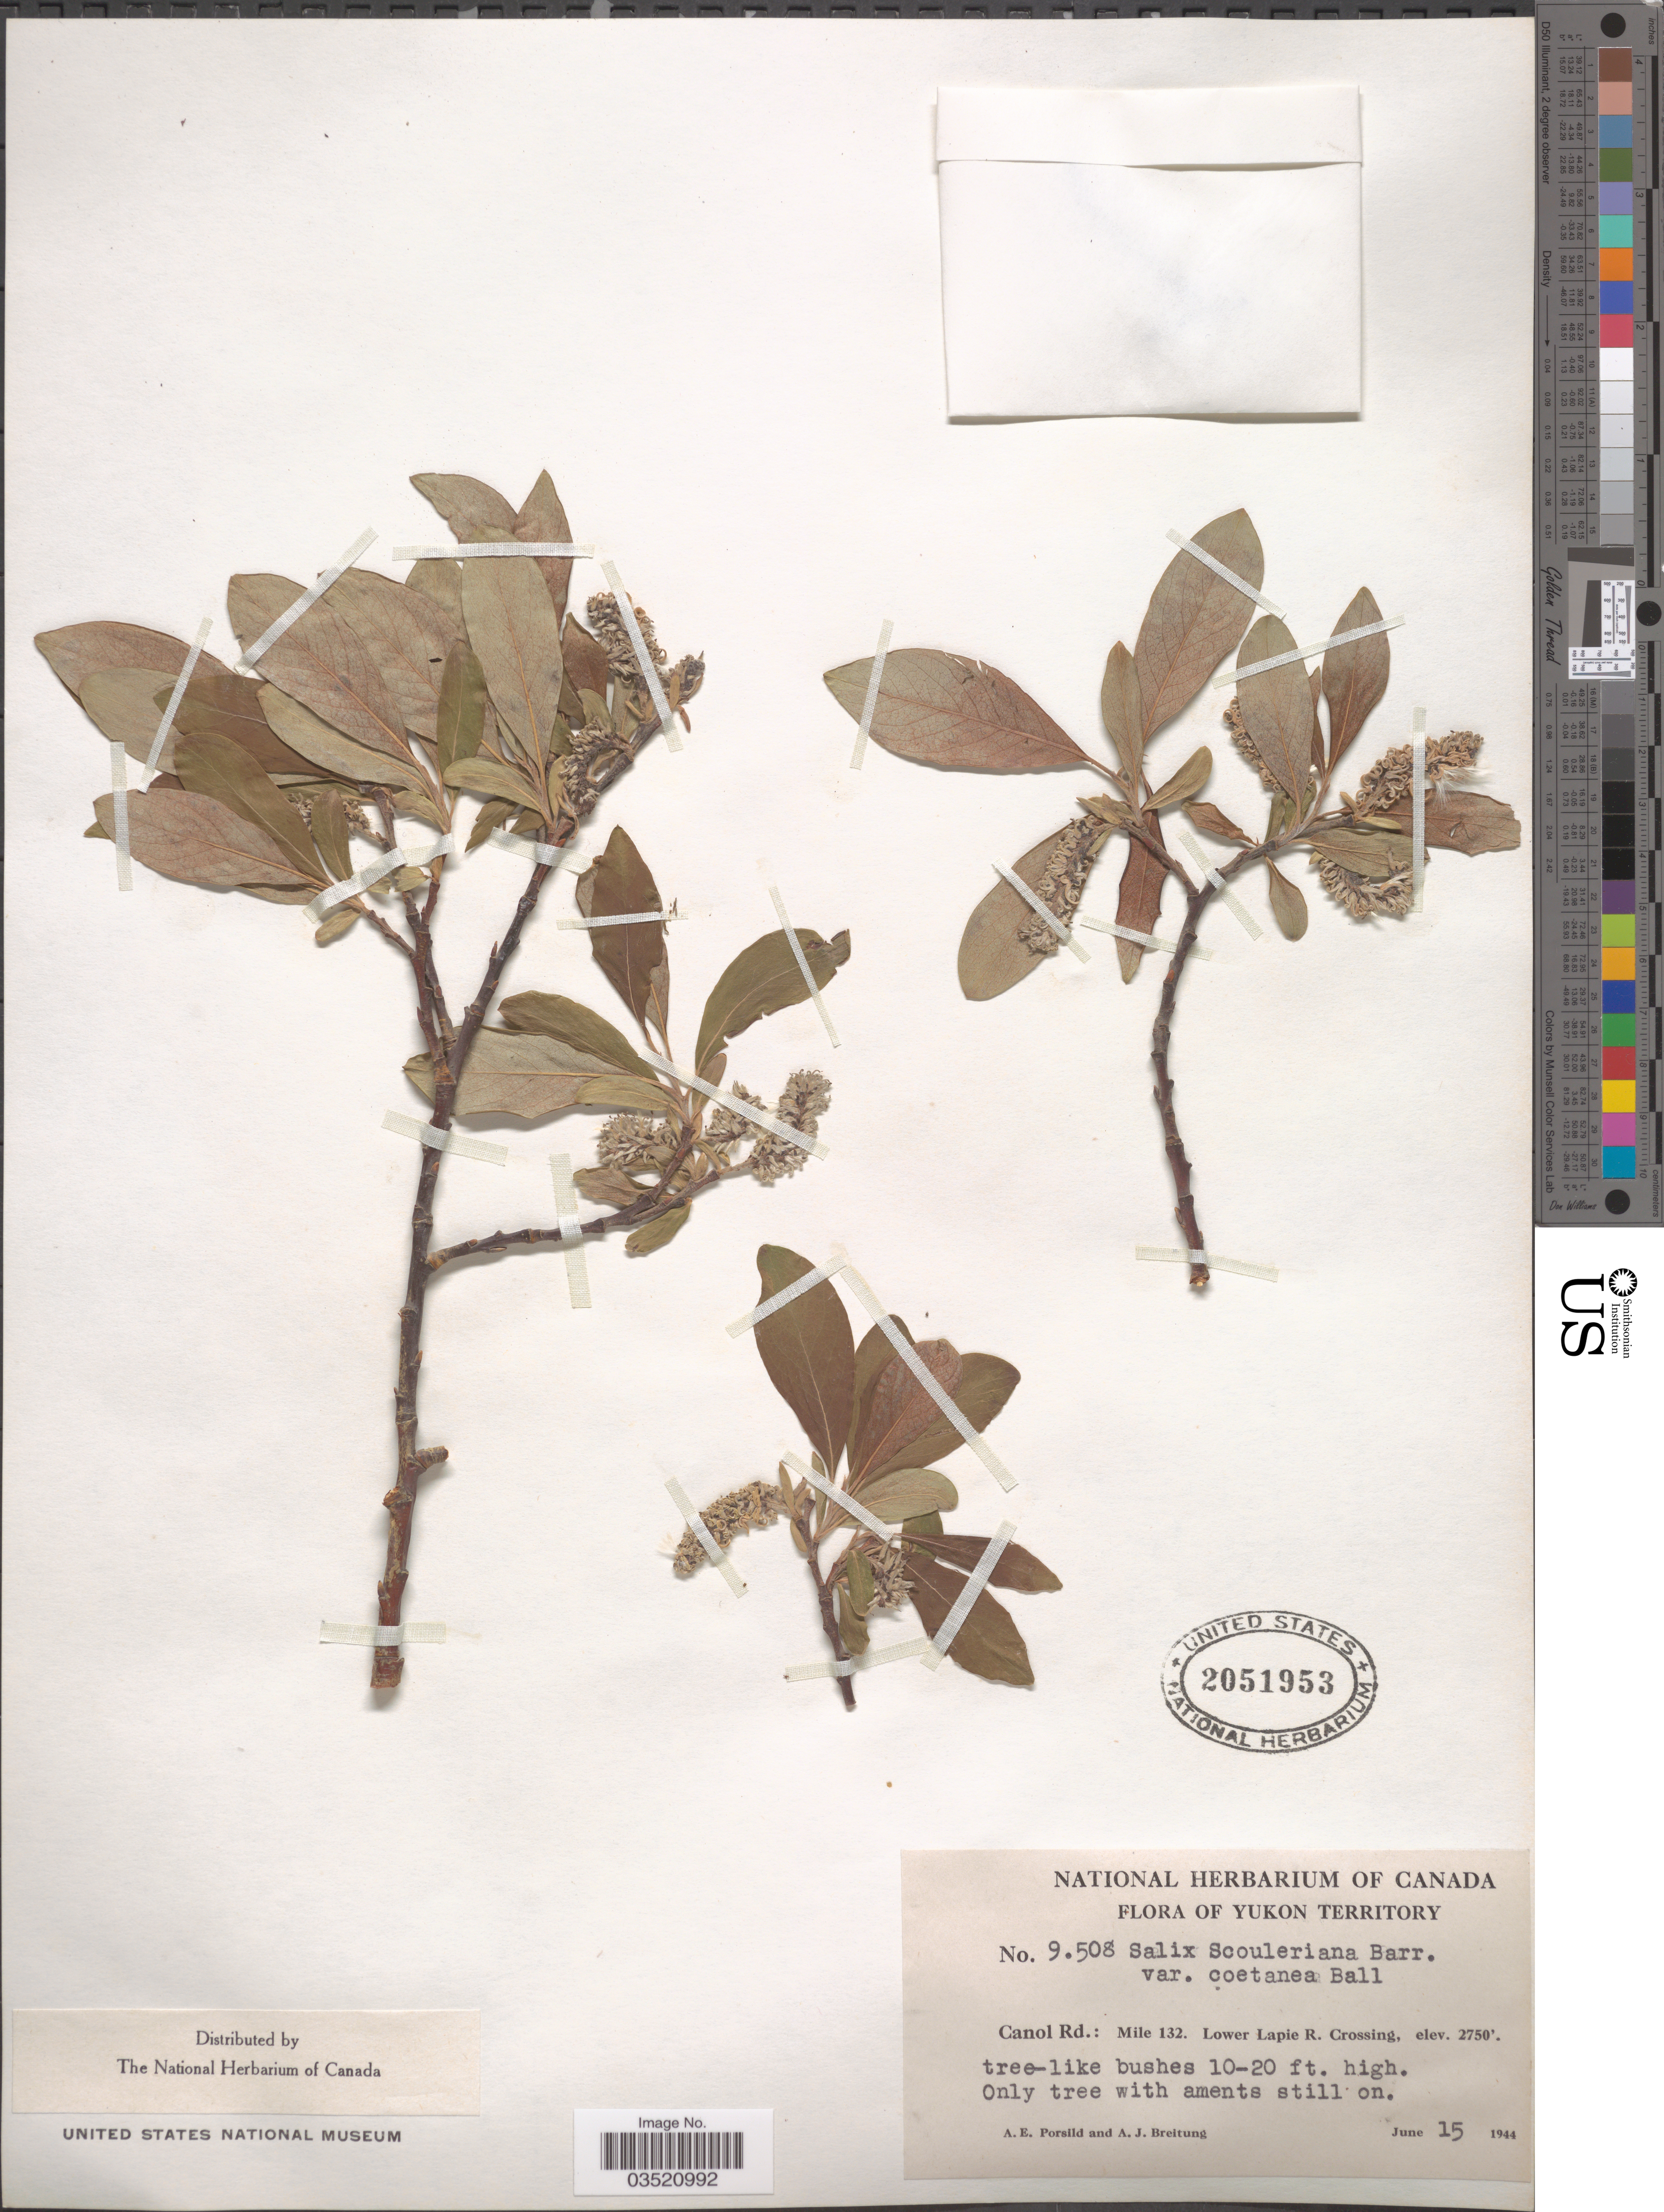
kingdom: Plantae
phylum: Tracheophyta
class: Magnoliopsida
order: Malpighiales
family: Salicaceae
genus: Salix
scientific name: Salix scouleriana var. coetanea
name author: C.R. Ball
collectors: A. E. Porsild & A. Breitung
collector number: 9508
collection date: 1944-06-15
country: Canada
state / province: Yukon Territory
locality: Canol Rd.: Mile 132. Lower Lapie R. Crossing.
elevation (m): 838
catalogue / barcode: US 2051953